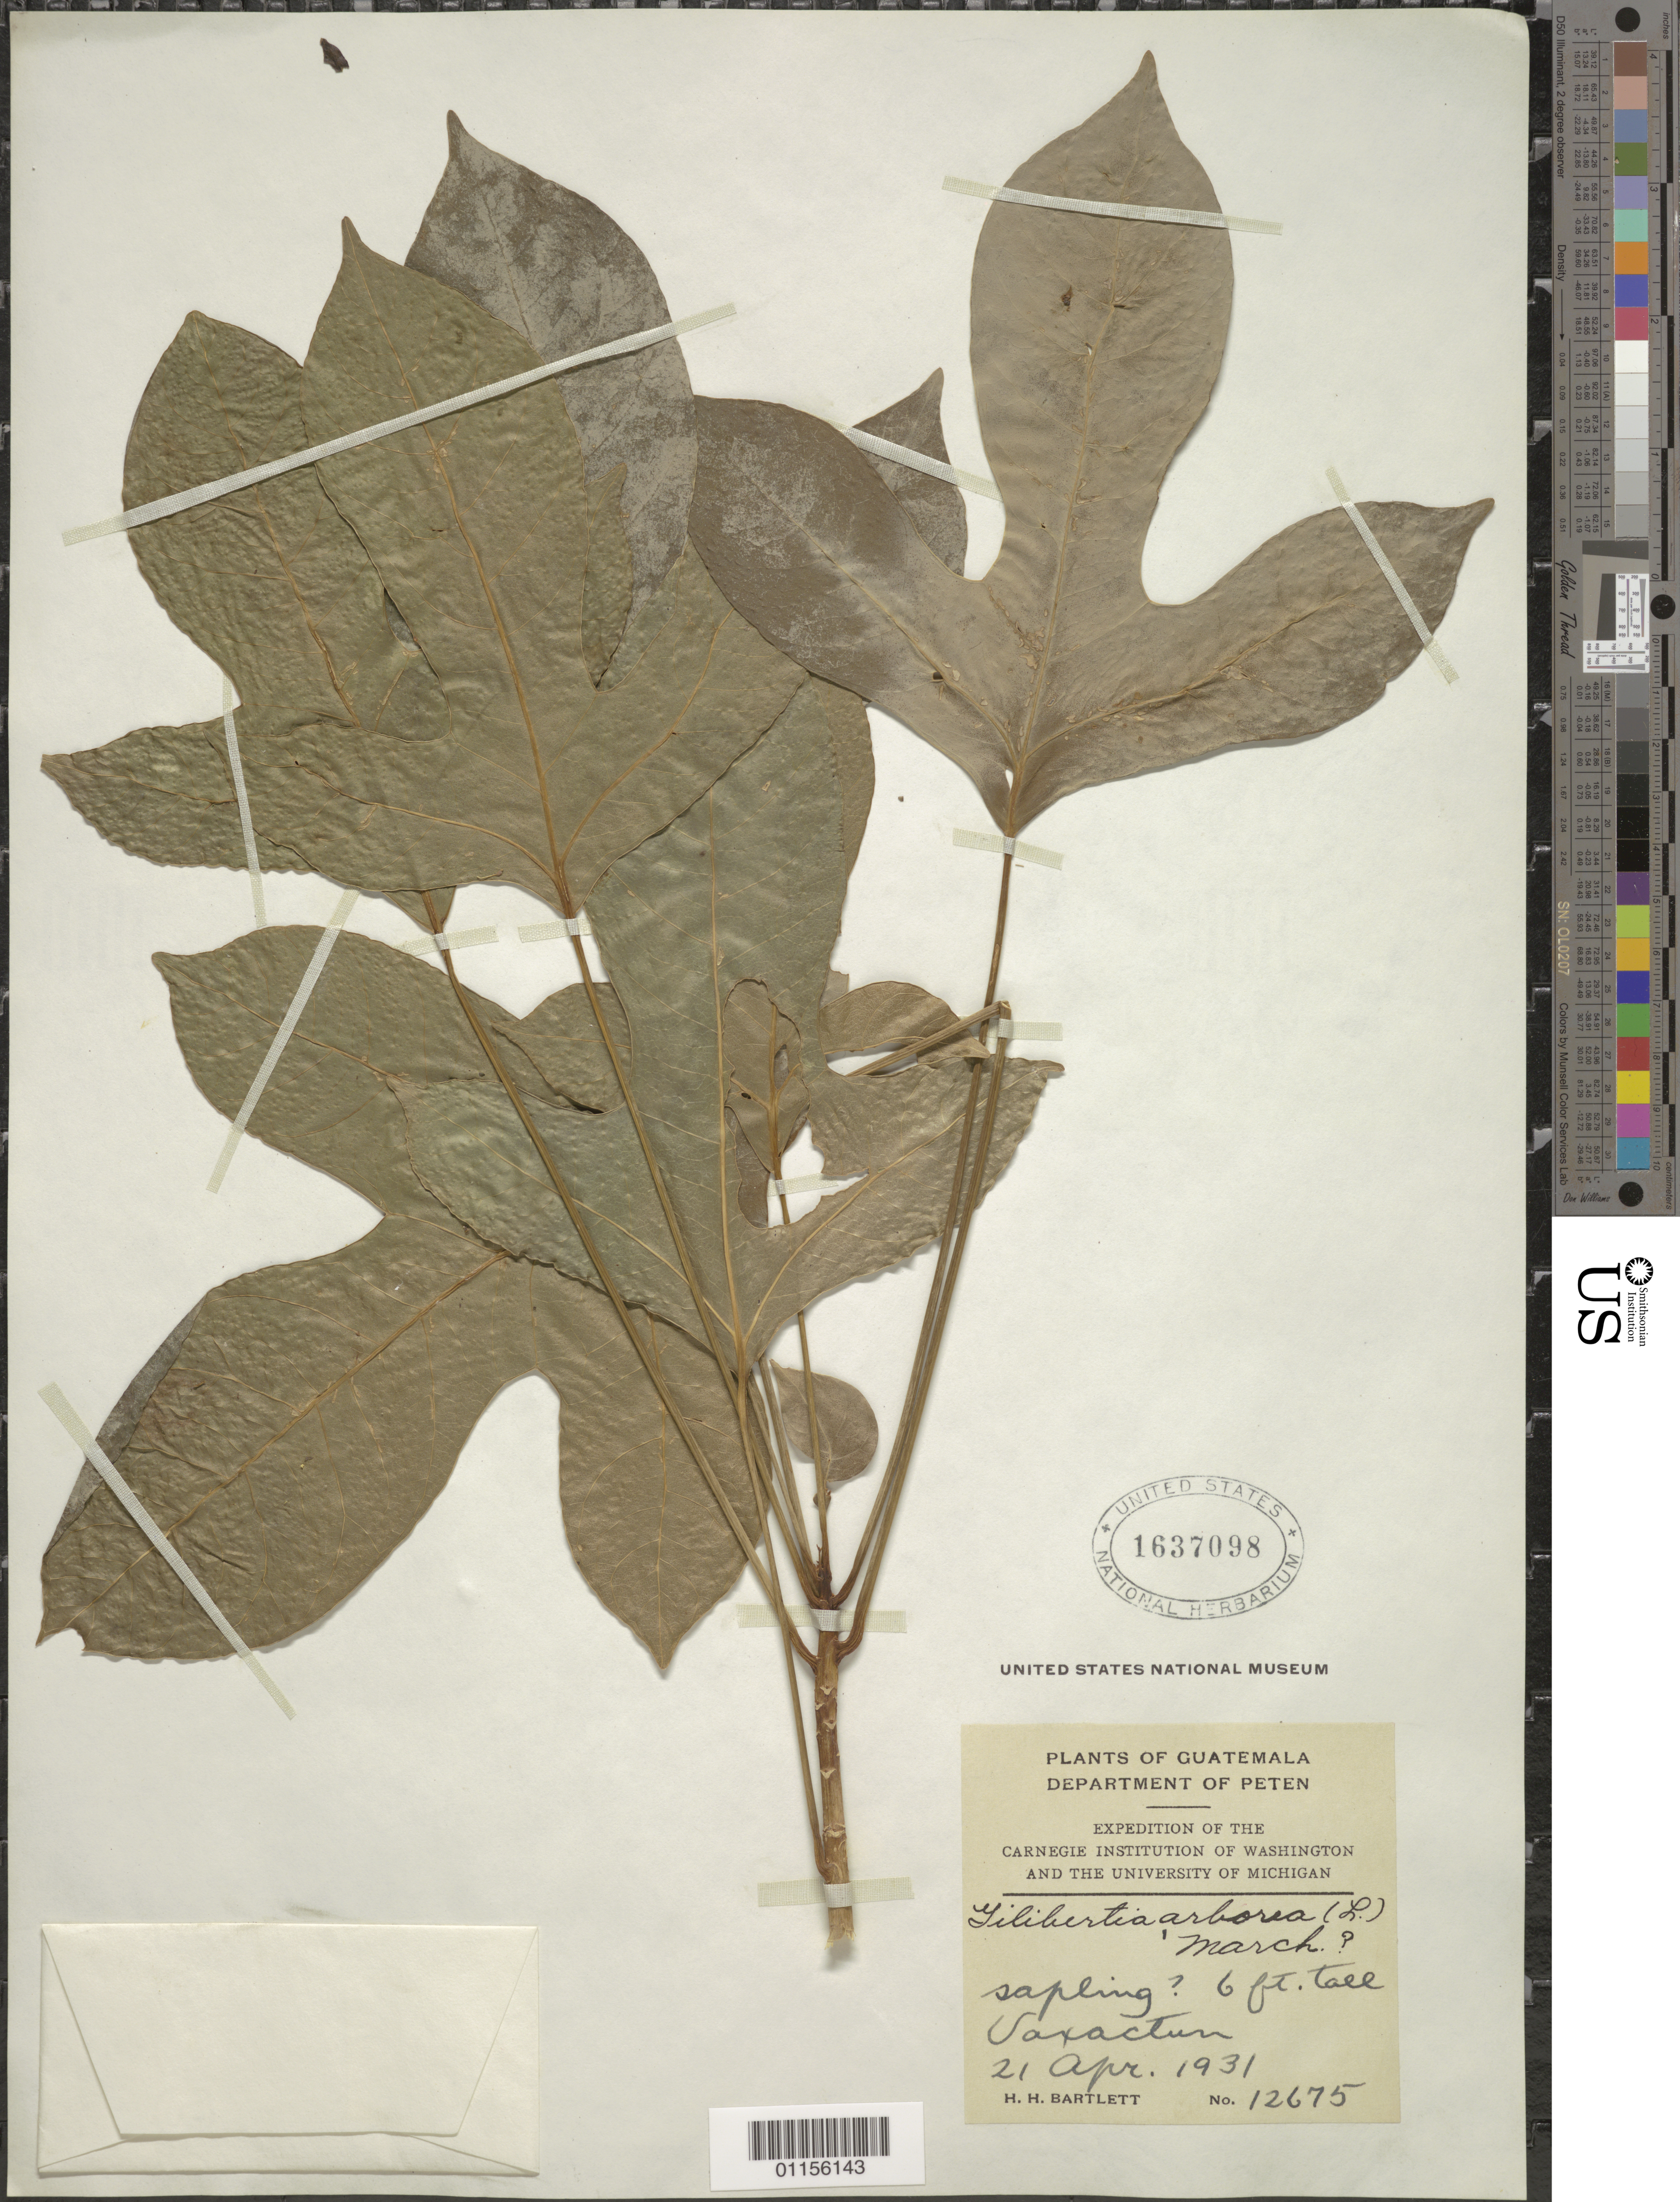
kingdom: Plantae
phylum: Tracheophyta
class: Magnoliopsida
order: Apiales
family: Araliaceae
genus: Dendropanax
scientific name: Dendropanax arboreus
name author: (L.) Decne. & Planch.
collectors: H. H. Bartlett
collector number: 12675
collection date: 1931-04-21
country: Guatemala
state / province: El Petén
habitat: Tree.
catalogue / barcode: US 1637098